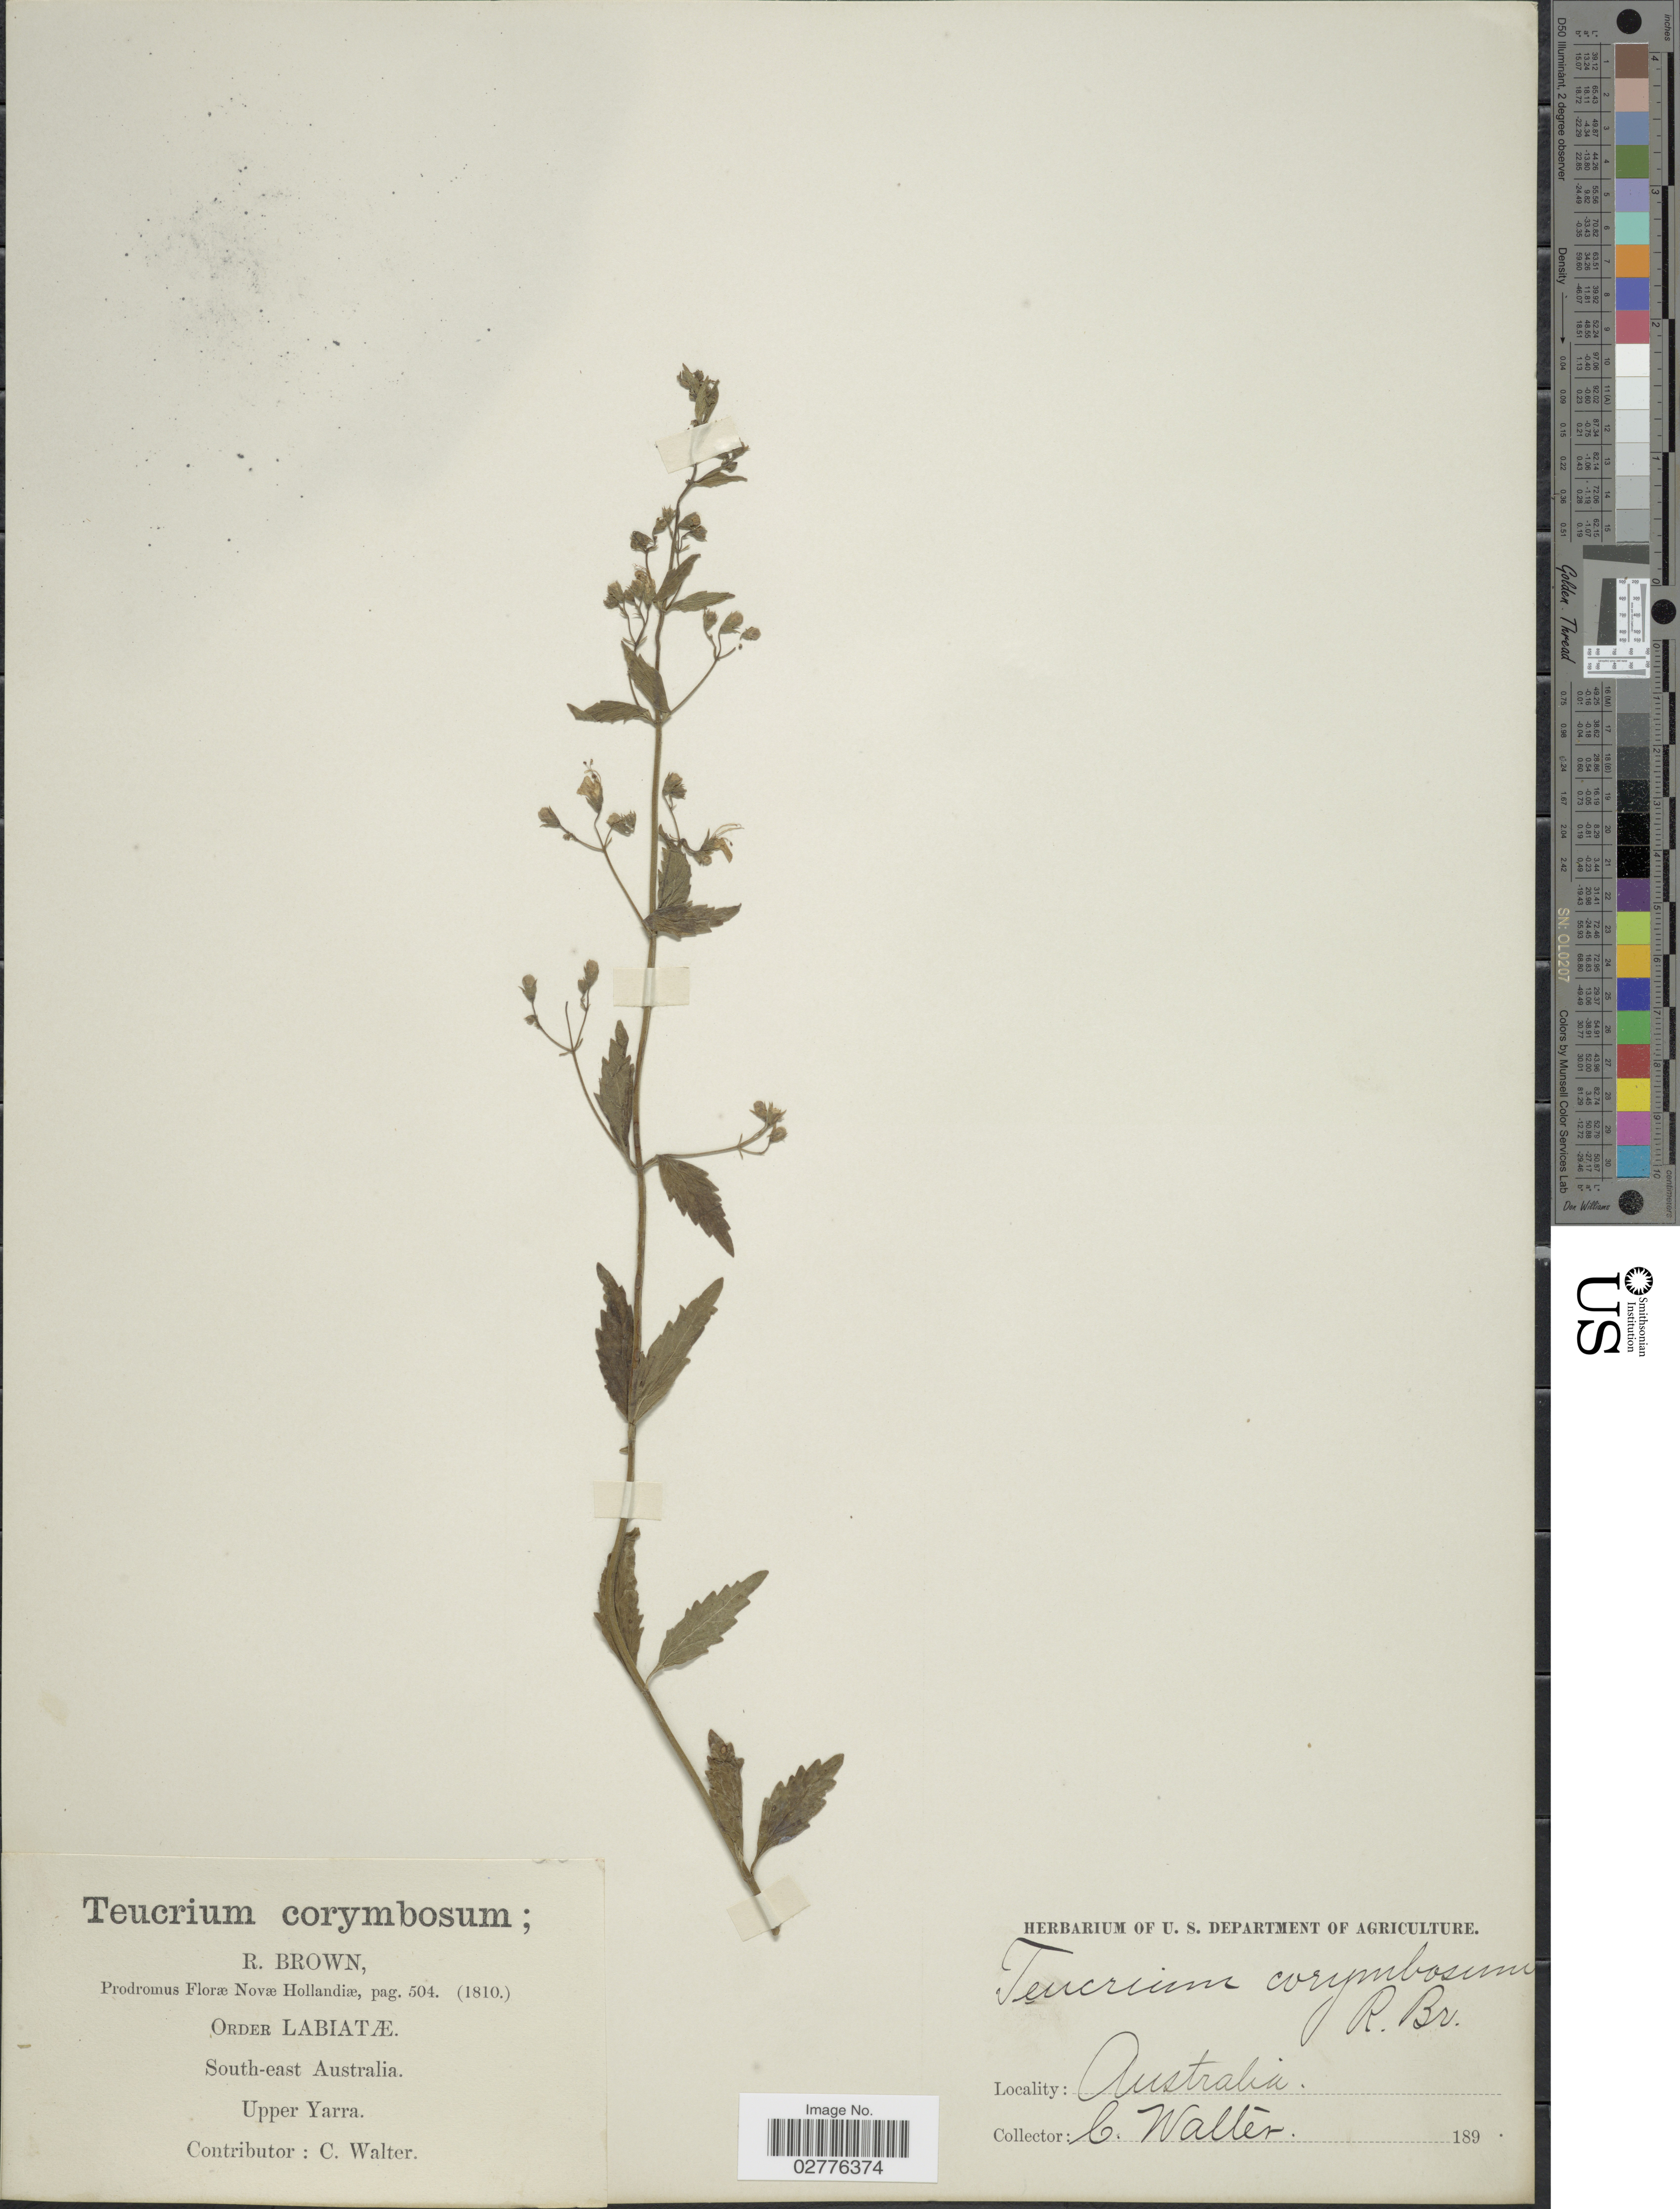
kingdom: Plantae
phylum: Tracheophyta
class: Magnoliopsida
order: Lamiales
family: Lamiaceae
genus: Teucrium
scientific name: Teucrium corymbosum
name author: R. Br.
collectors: C. Walter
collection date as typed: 189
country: Australia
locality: South-east Australia. Upper Yarra.